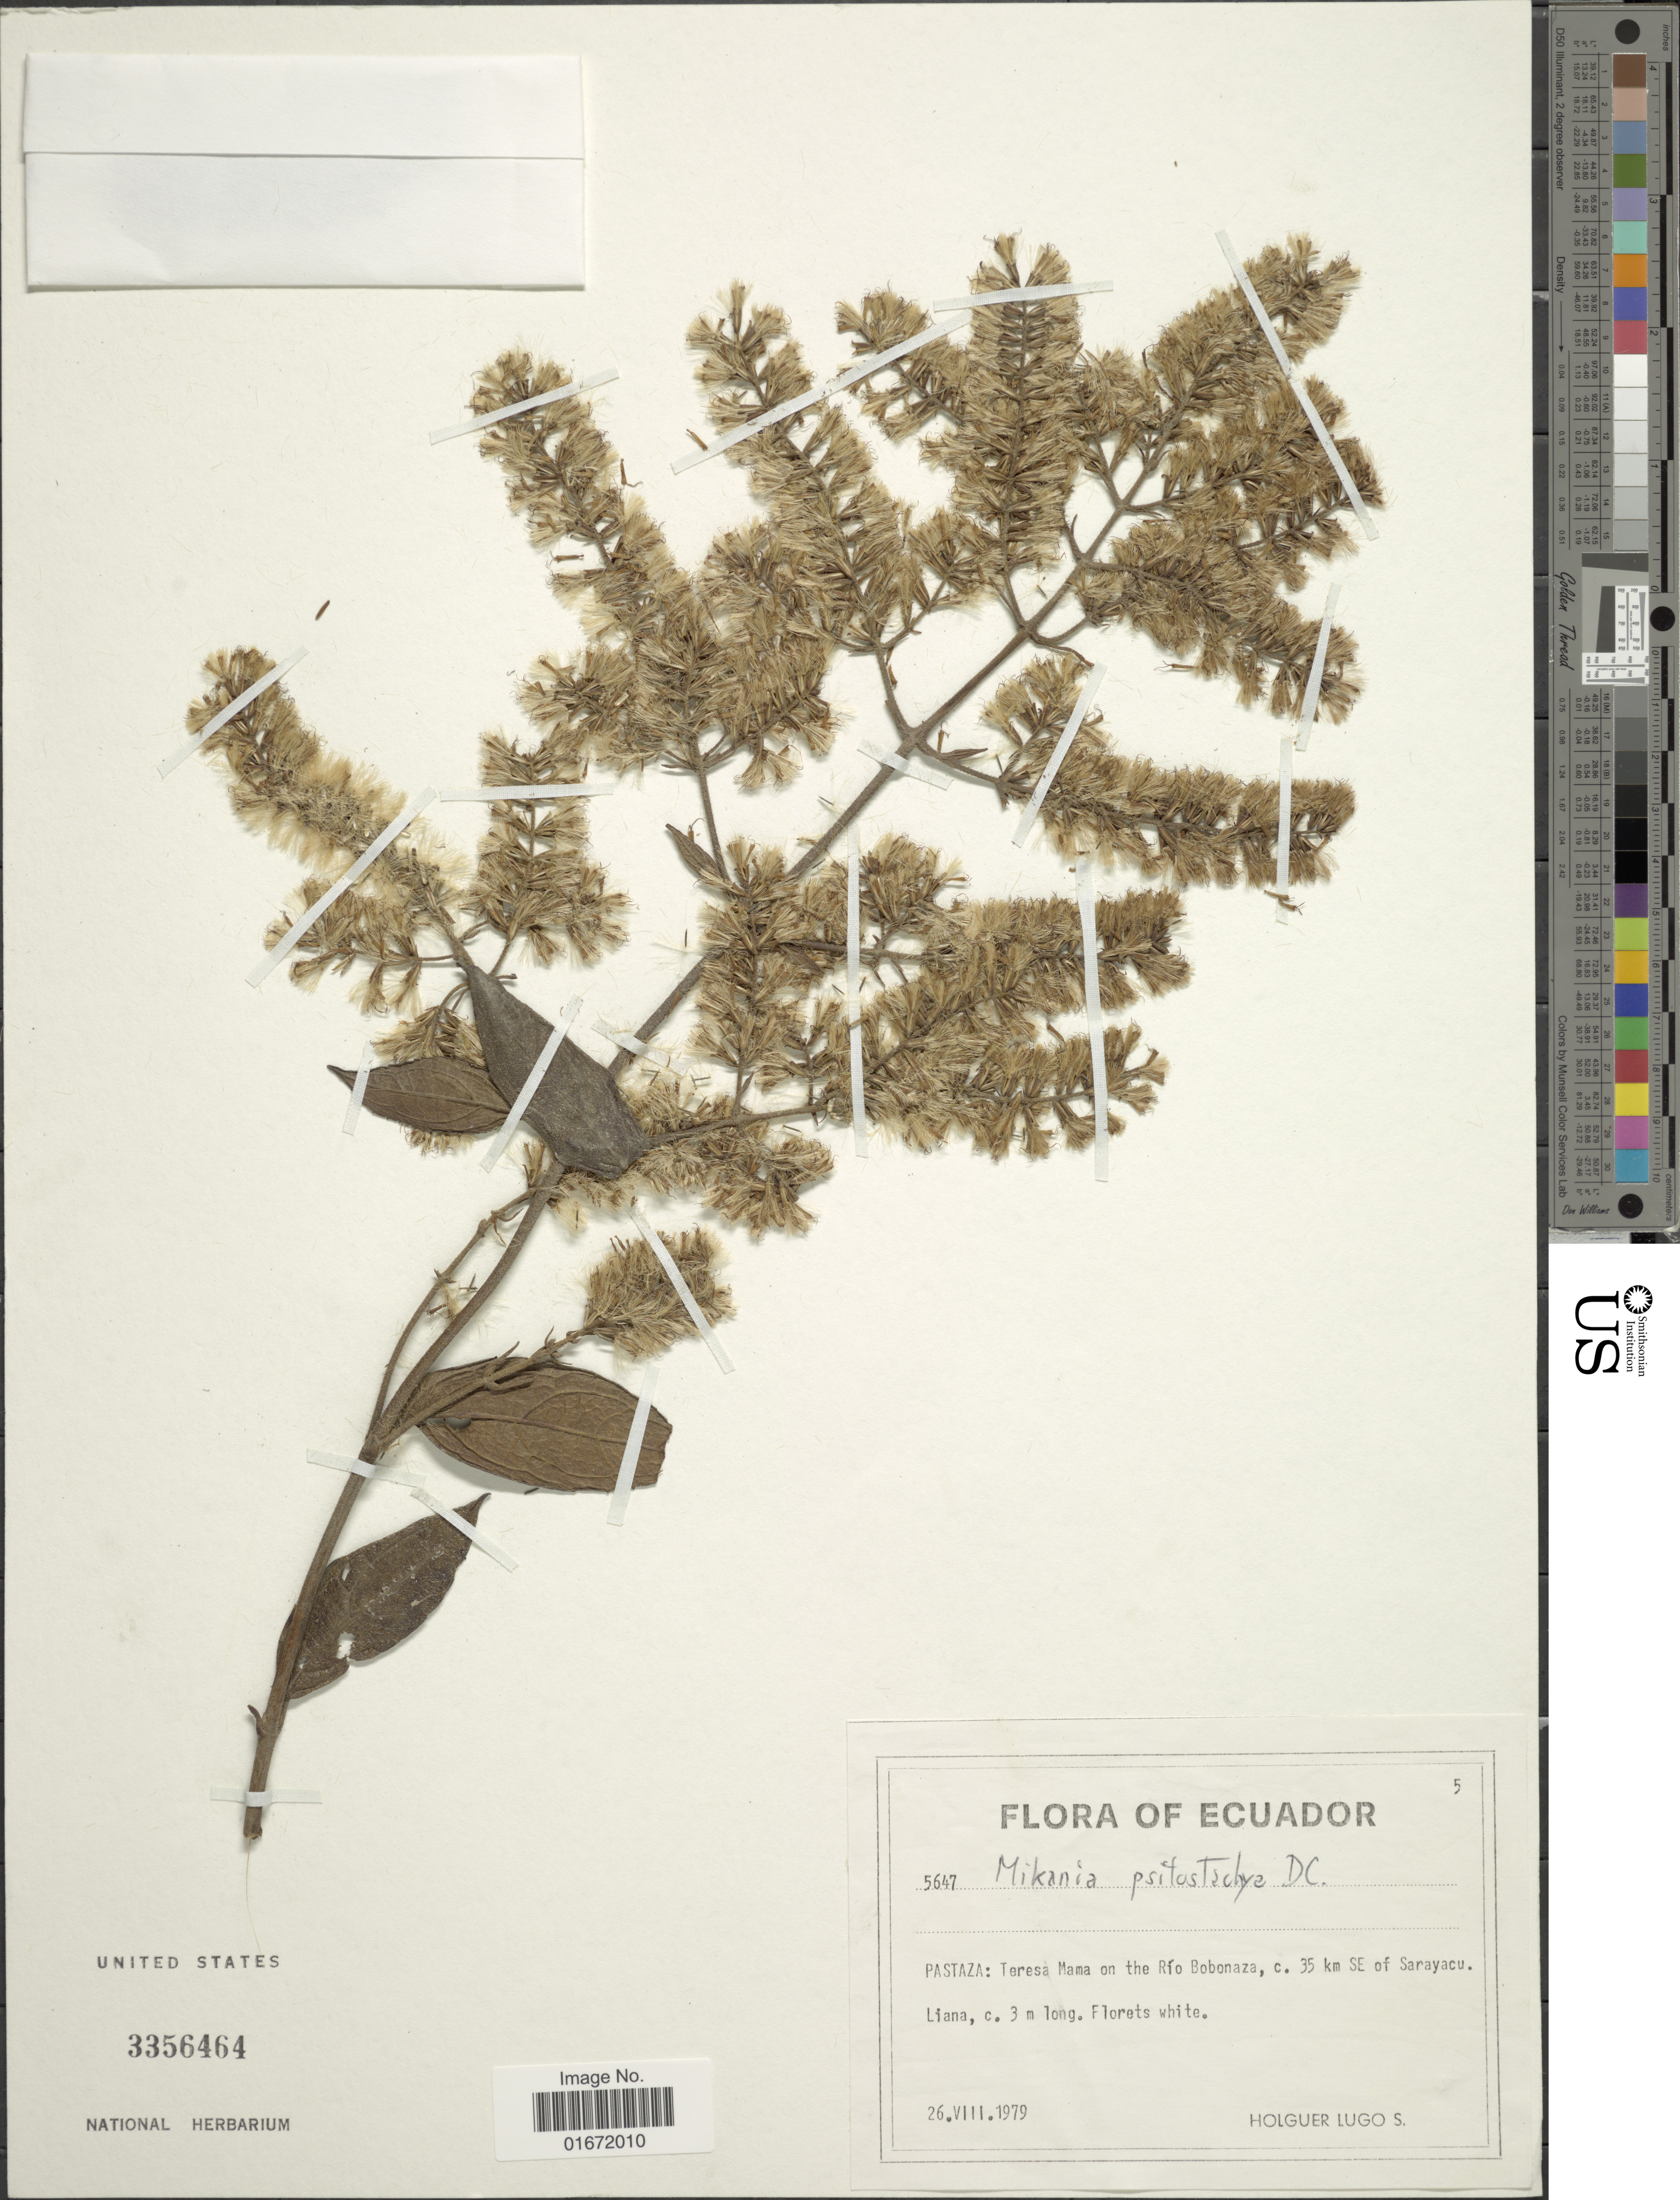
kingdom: Plantae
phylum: Tracheophyta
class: Magnoliopsida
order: Asterales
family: Asteraceae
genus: Mikania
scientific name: Mikania psilostachya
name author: DC.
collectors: H. Lugo S.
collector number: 5647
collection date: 1979-08-26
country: Ecuador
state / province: Pastaza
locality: Pastaza: Teresa Mama on the Río Bobonaza, c. 35 km SE of Sarayacu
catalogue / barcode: US 3356464